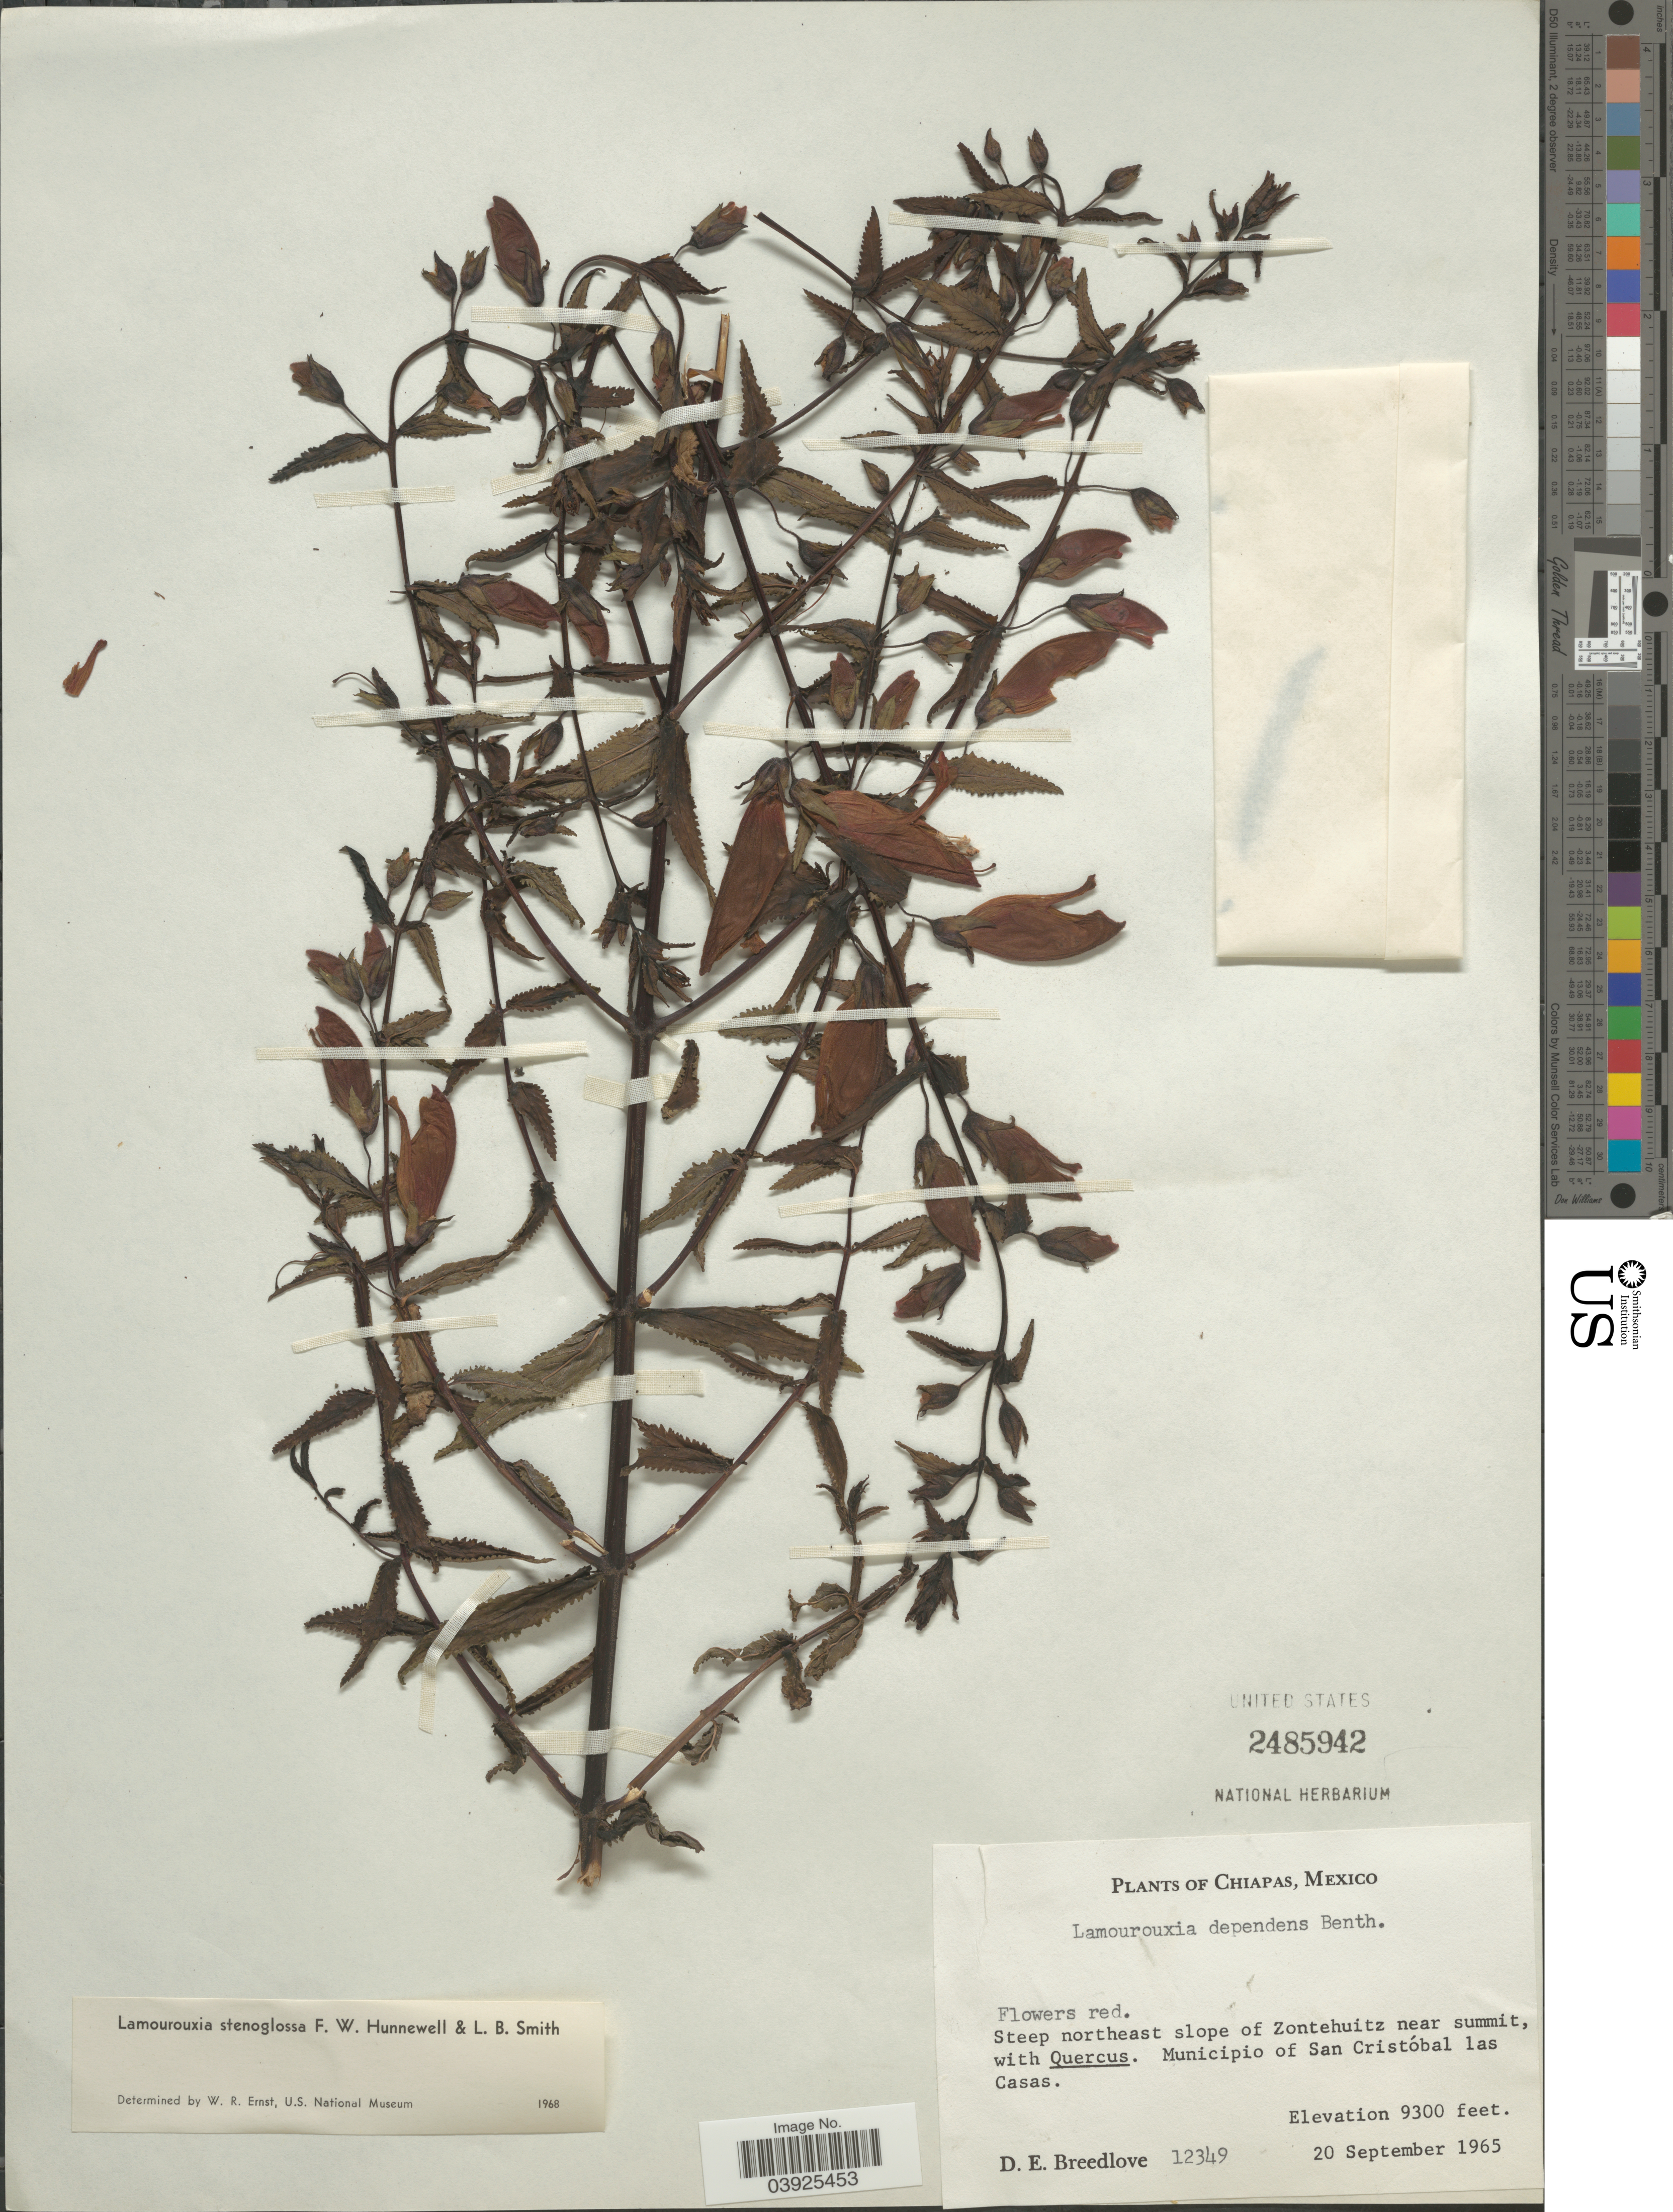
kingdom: Plantae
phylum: Tracheophyta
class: Magnoliopsida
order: Lamiales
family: Orobanchaceae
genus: Lamourouxia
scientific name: Lamourouxia stenoglossa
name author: Hunnewell & L.B. Sm.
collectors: D. E. Breedlove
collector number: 12349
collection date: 1965-09-20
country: Mexico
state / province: Chiapas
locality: Steep northeast slope of Zontehuitz near summit. Municipio of San Cristóbal las Casas.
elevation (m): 2835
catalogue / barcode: US 2485942